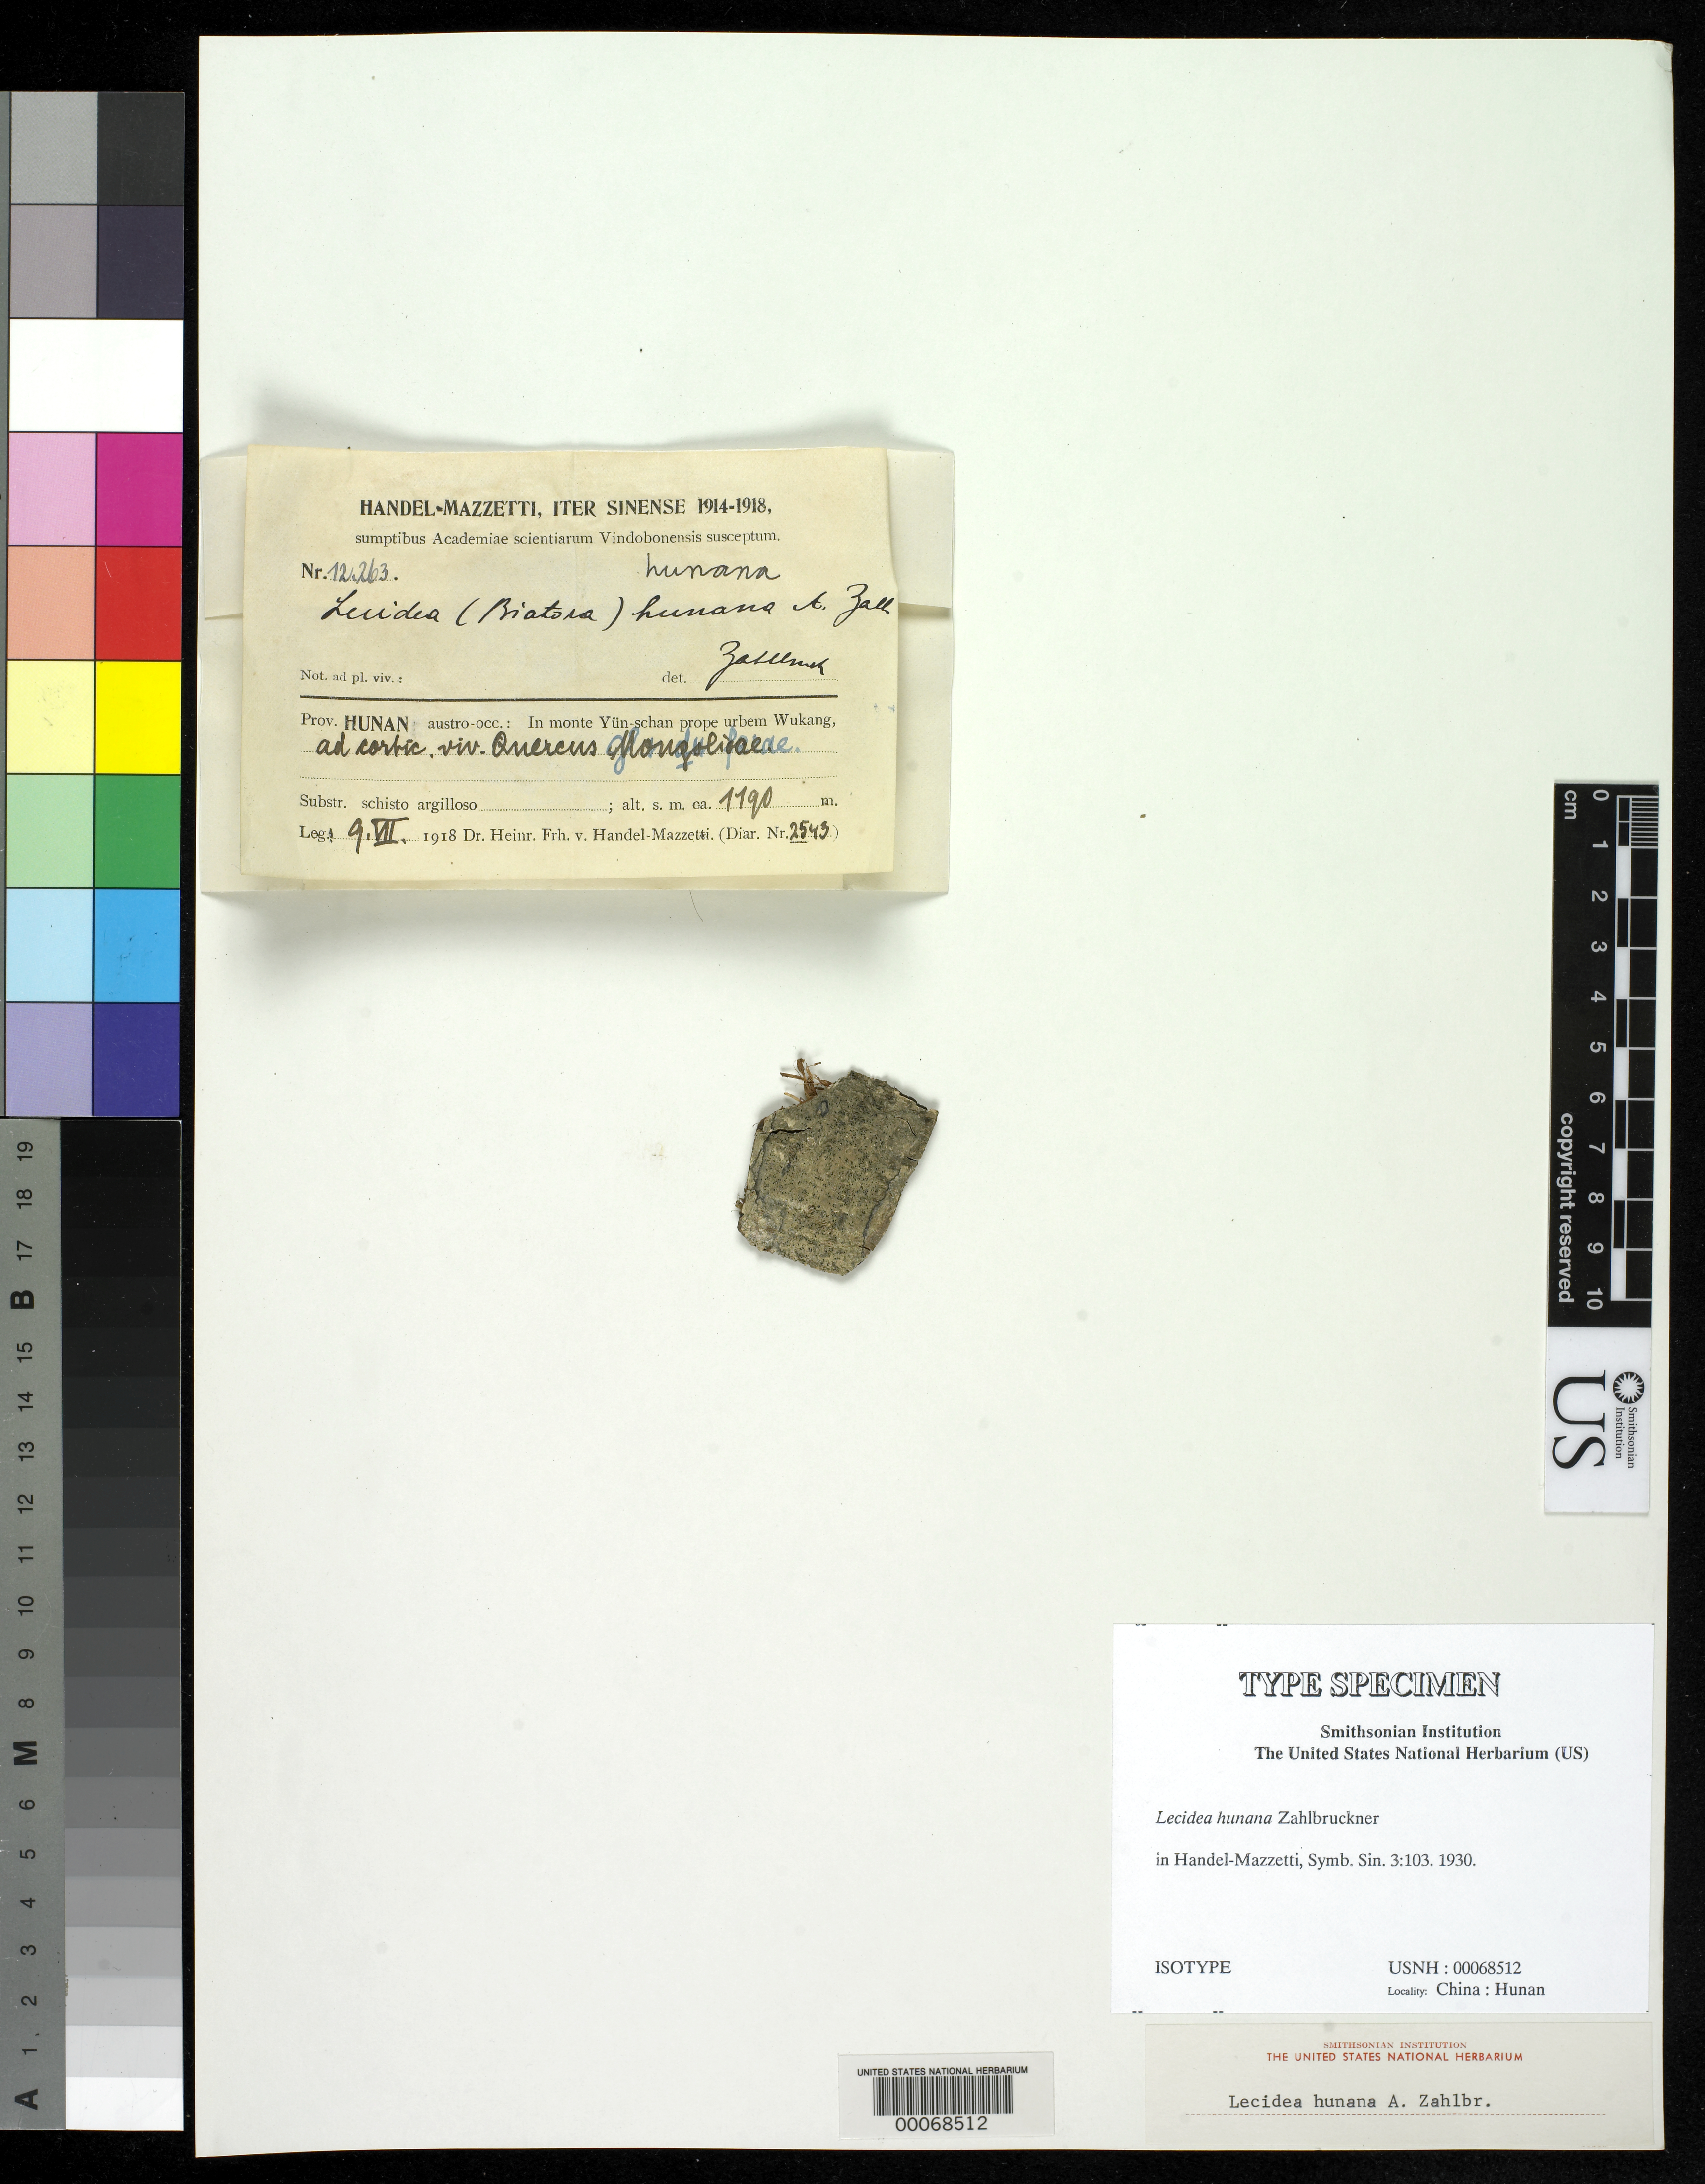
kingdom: Fungi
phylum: Ascomycota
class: Lecanoromycetes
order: Lecideales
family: Lecideaceae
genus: Lecidea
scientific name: Lecidea hunana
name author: Zahlbr. in Hand.-Mazz.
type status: Isotype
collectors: H. Handel-Mazzetti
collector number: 12263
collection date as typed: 09 Jul 1918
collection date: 1918-07-09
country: China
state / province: Hunan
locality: In Monte Yun-Schan prope urbem Wukang. [On Yun-shan Mountain near city of Wukang.]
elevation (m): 1190